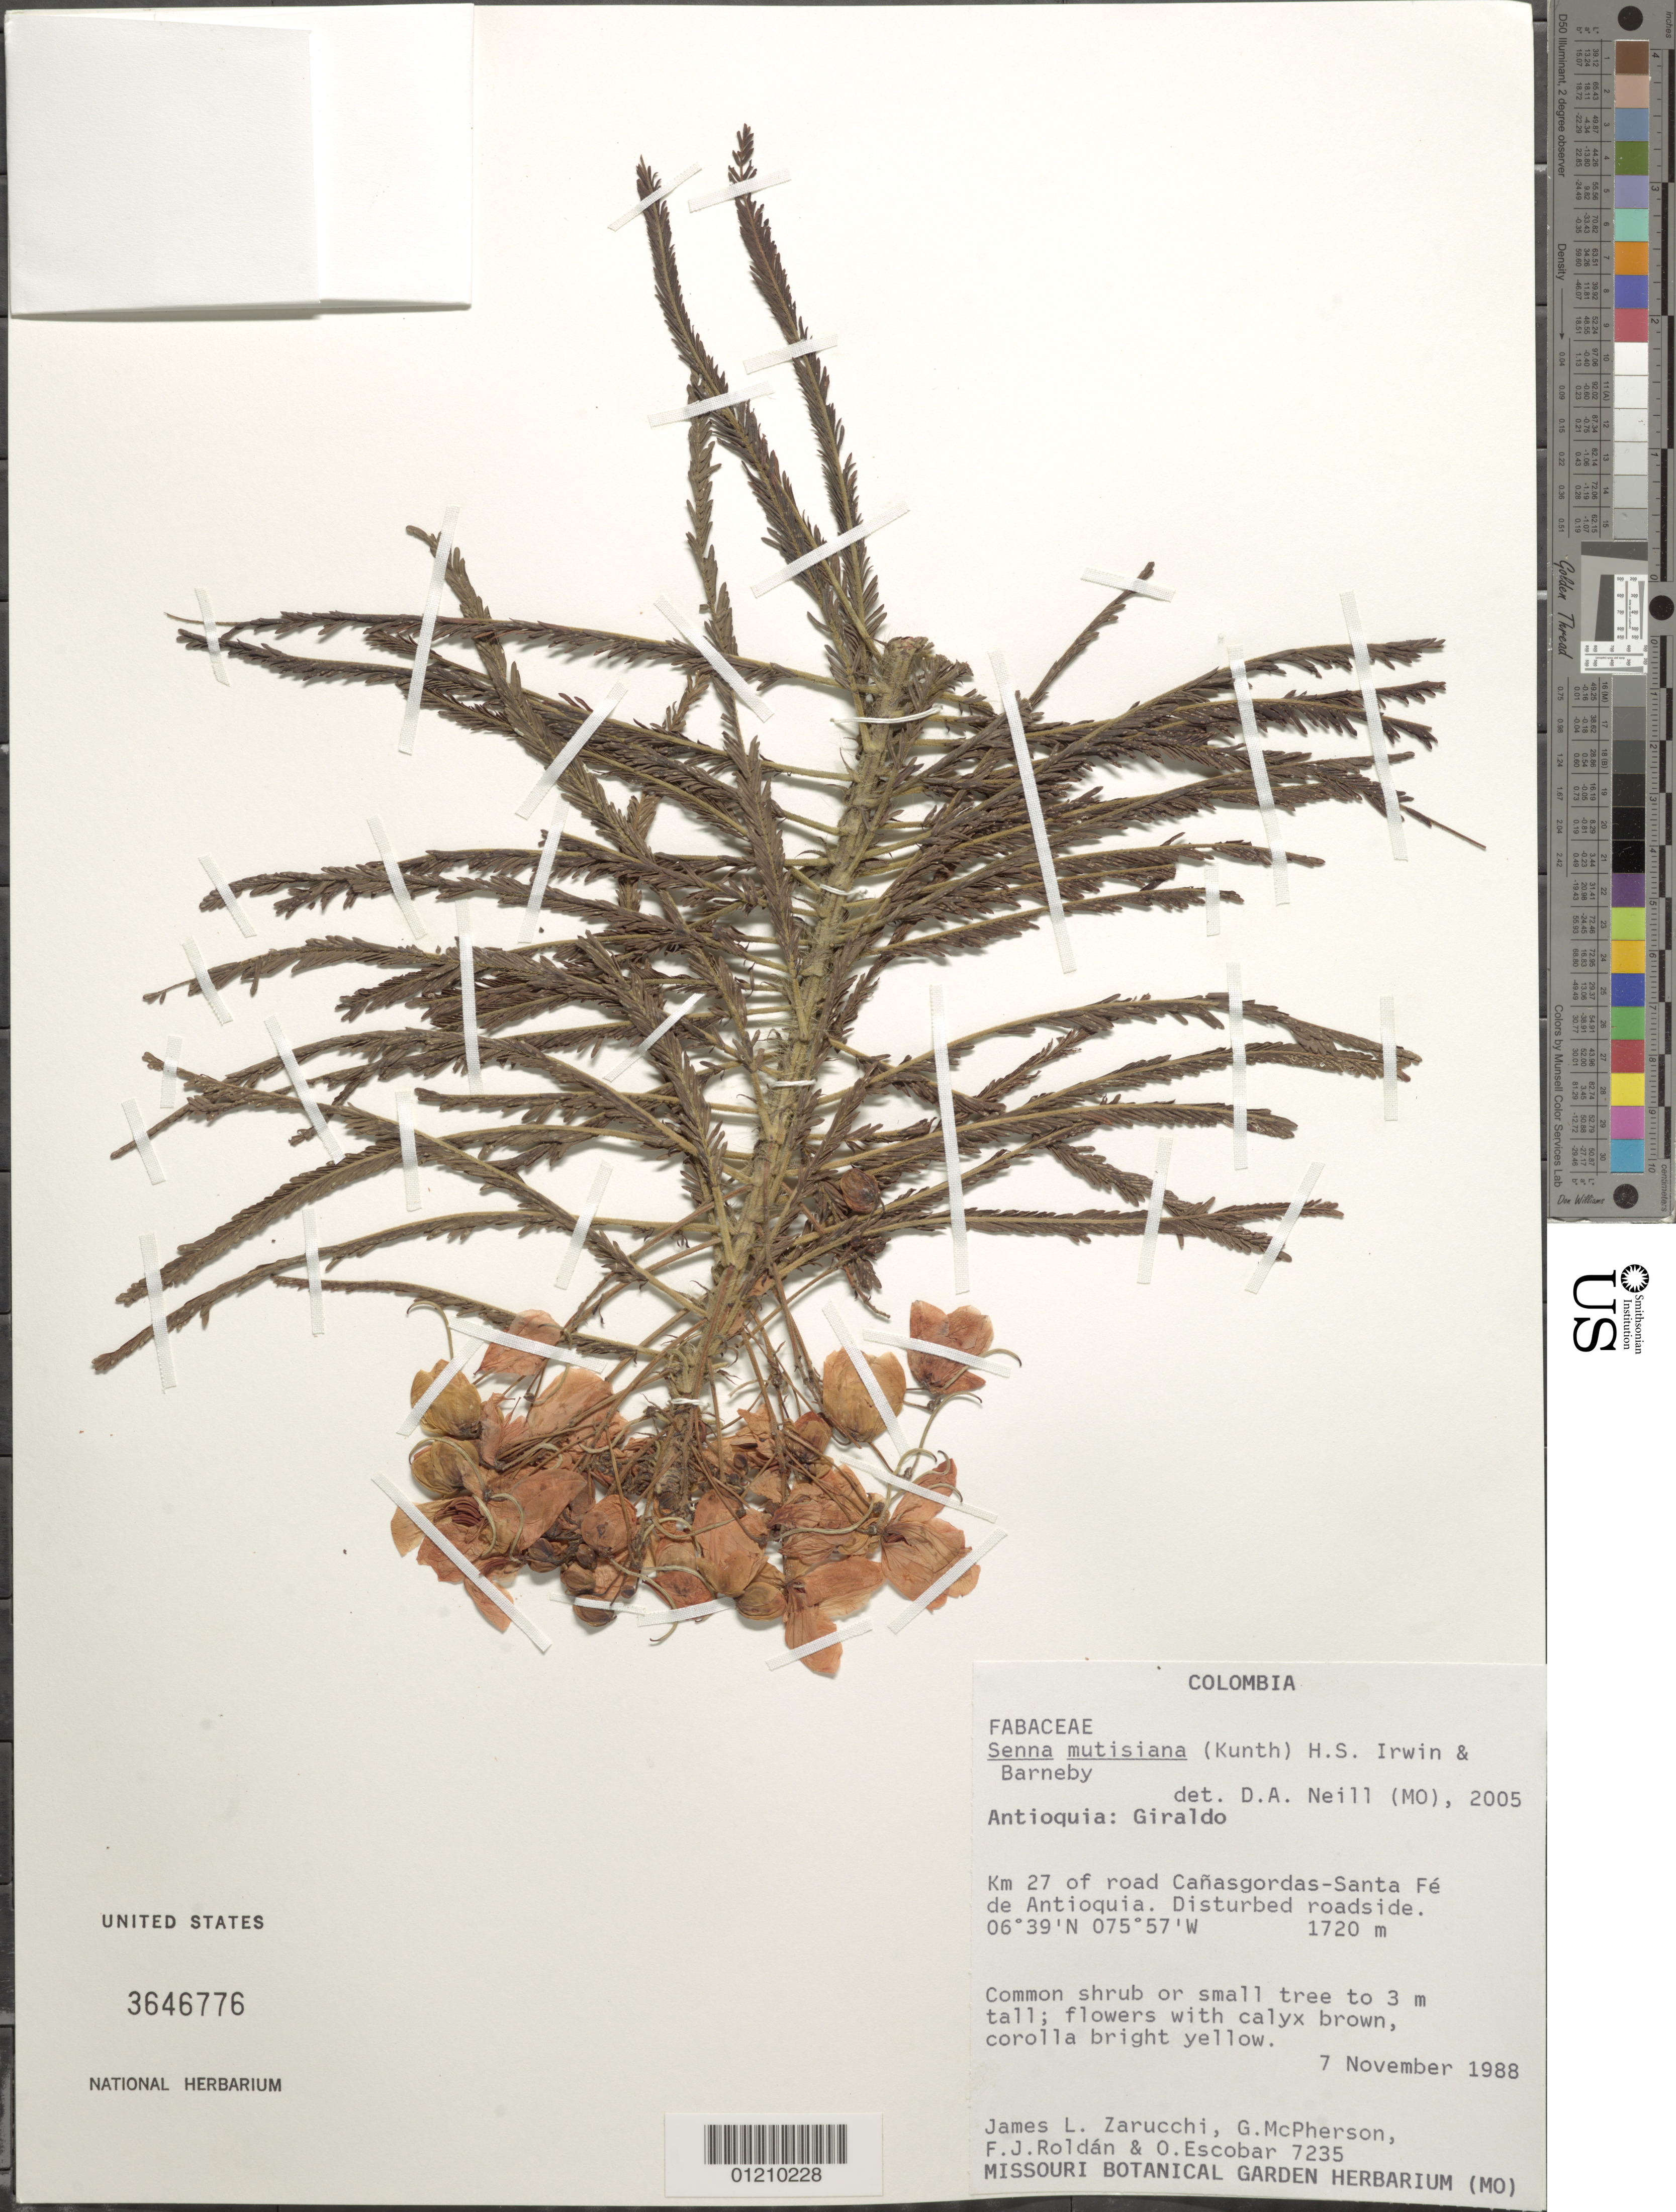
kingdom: Plantae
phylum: Tracheophyta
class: Magnoliopsida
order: Fabales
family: Fabaceae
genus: Senna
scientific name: Senna mutisiana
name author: (Kunth) H.S. Irwin & Barneby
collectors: J. L. Zarucchi, G. D. McPherson, F. J. Roldán & O. D. Escobar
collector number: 7235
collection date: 1988-11-07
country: Colombia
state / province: Antioquia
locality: Giraldo, km 27 of road Canasgordas -Santa Fe de Antioquia.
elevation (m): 1720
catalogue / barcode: US 3646776